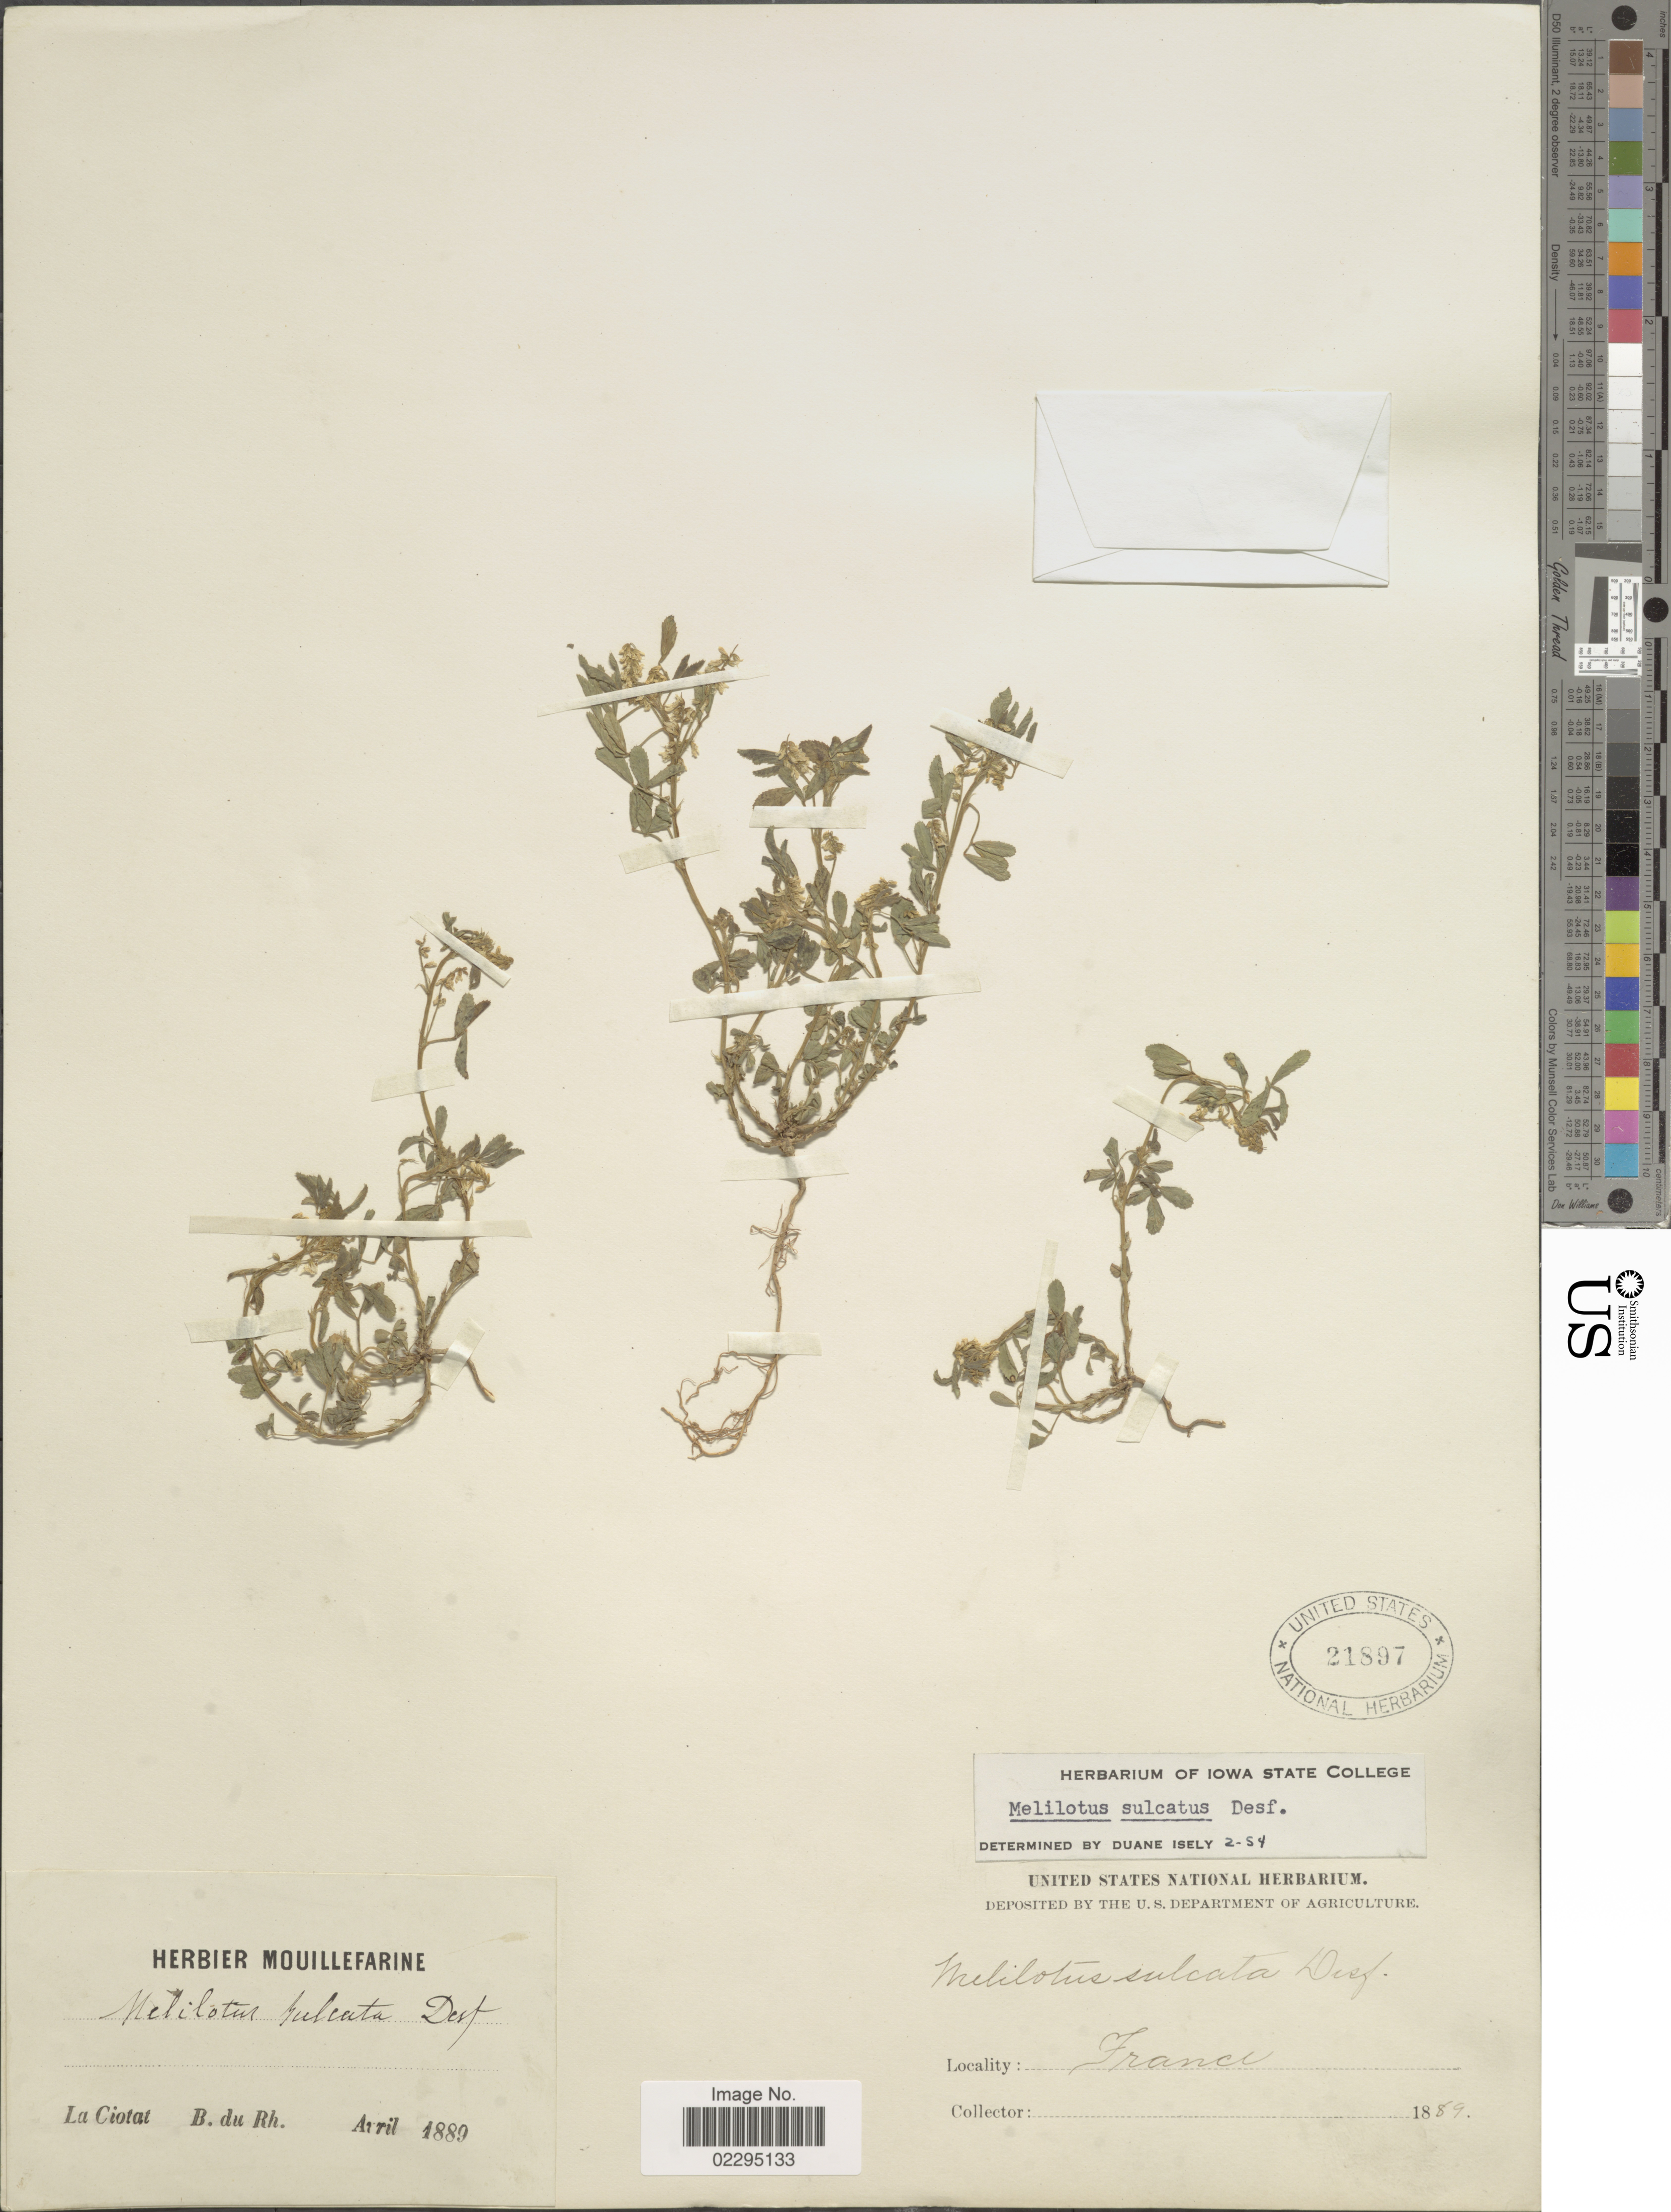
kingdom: Plantae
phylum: Tracheophyta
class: Magnoliopsida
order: Fabales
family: Fabaceae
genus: Melilotus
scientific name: Melilotus sulcatus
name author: Desf.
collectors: ex herb. Mouillefarine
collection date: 1889-04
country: France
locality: France, La Ciotat Bu. du Rh.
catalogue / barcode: US 21897